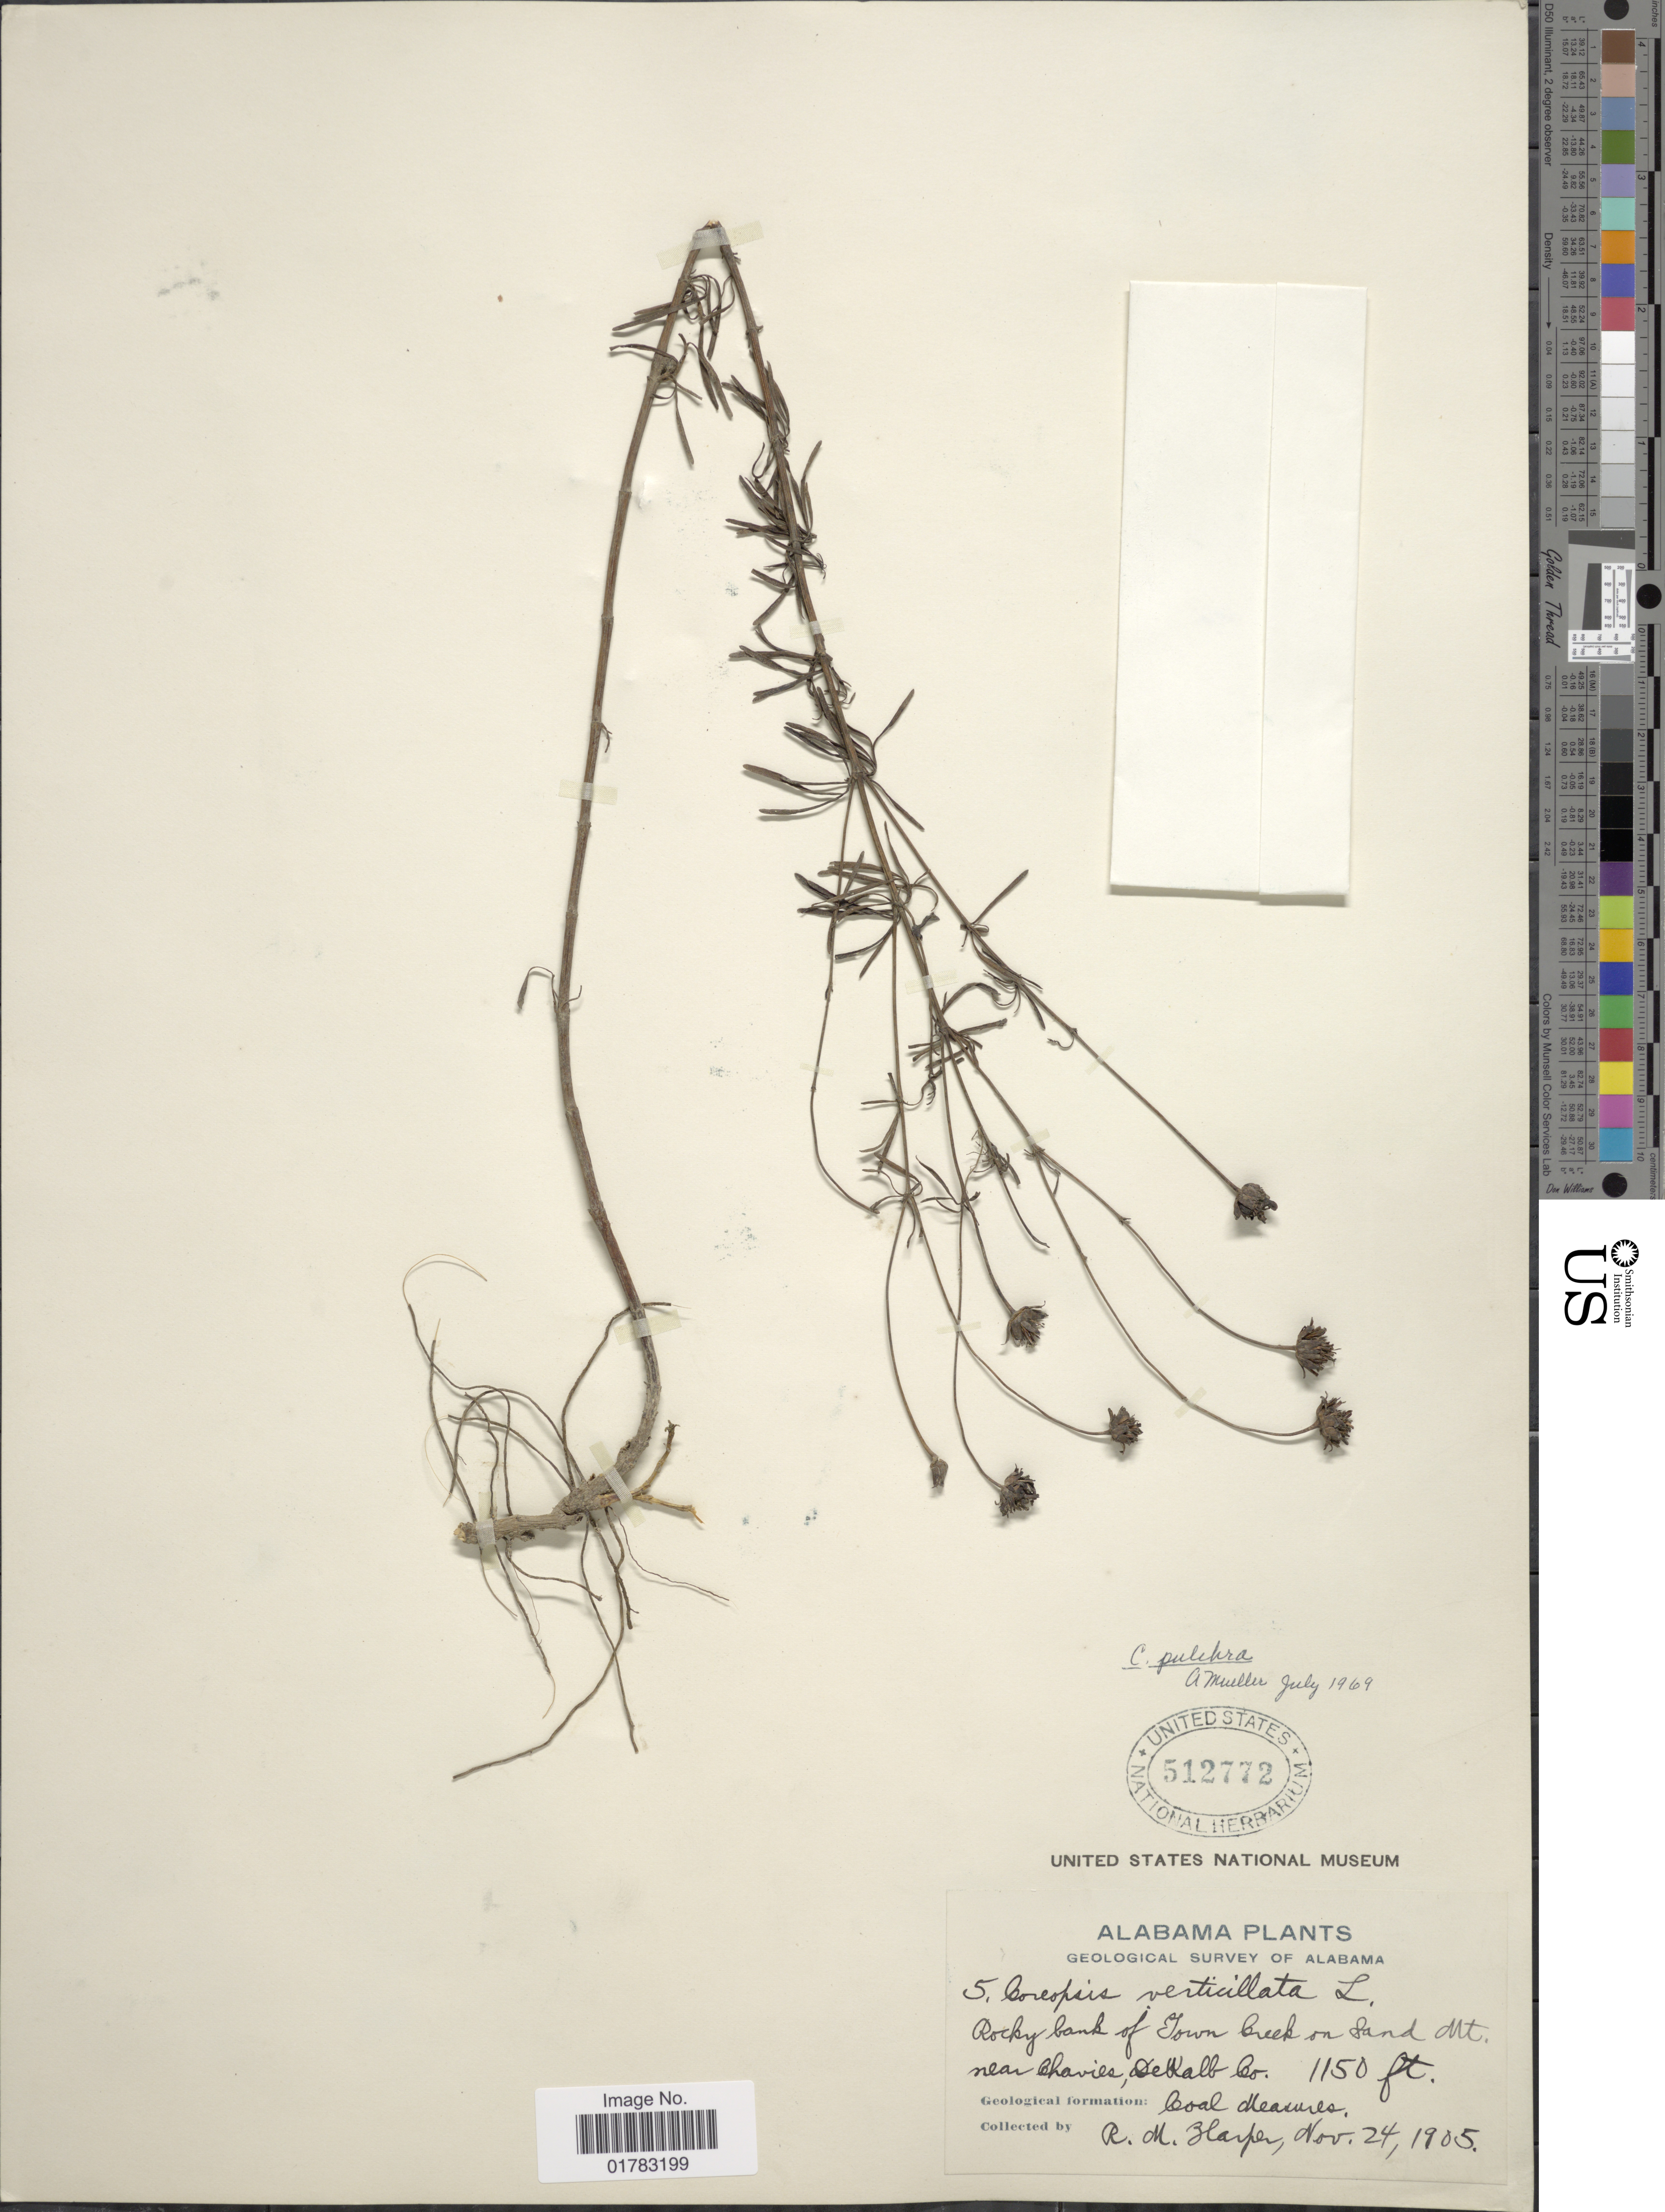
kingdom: Plantae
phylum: Tracheophyta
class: Magnoliopsida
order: Asterales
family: Asteraceae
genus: Coreopsis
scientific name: Coreopsis pulchra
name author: Boynton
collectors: R. M. Harper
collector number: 5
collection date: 1905-11-24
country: United States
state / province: Alabama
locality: Rocky banks of Town Creek on Sand Mt., near Chavies, Dekalb Co., Coal Measures.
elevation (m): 351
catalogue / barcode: US 512772